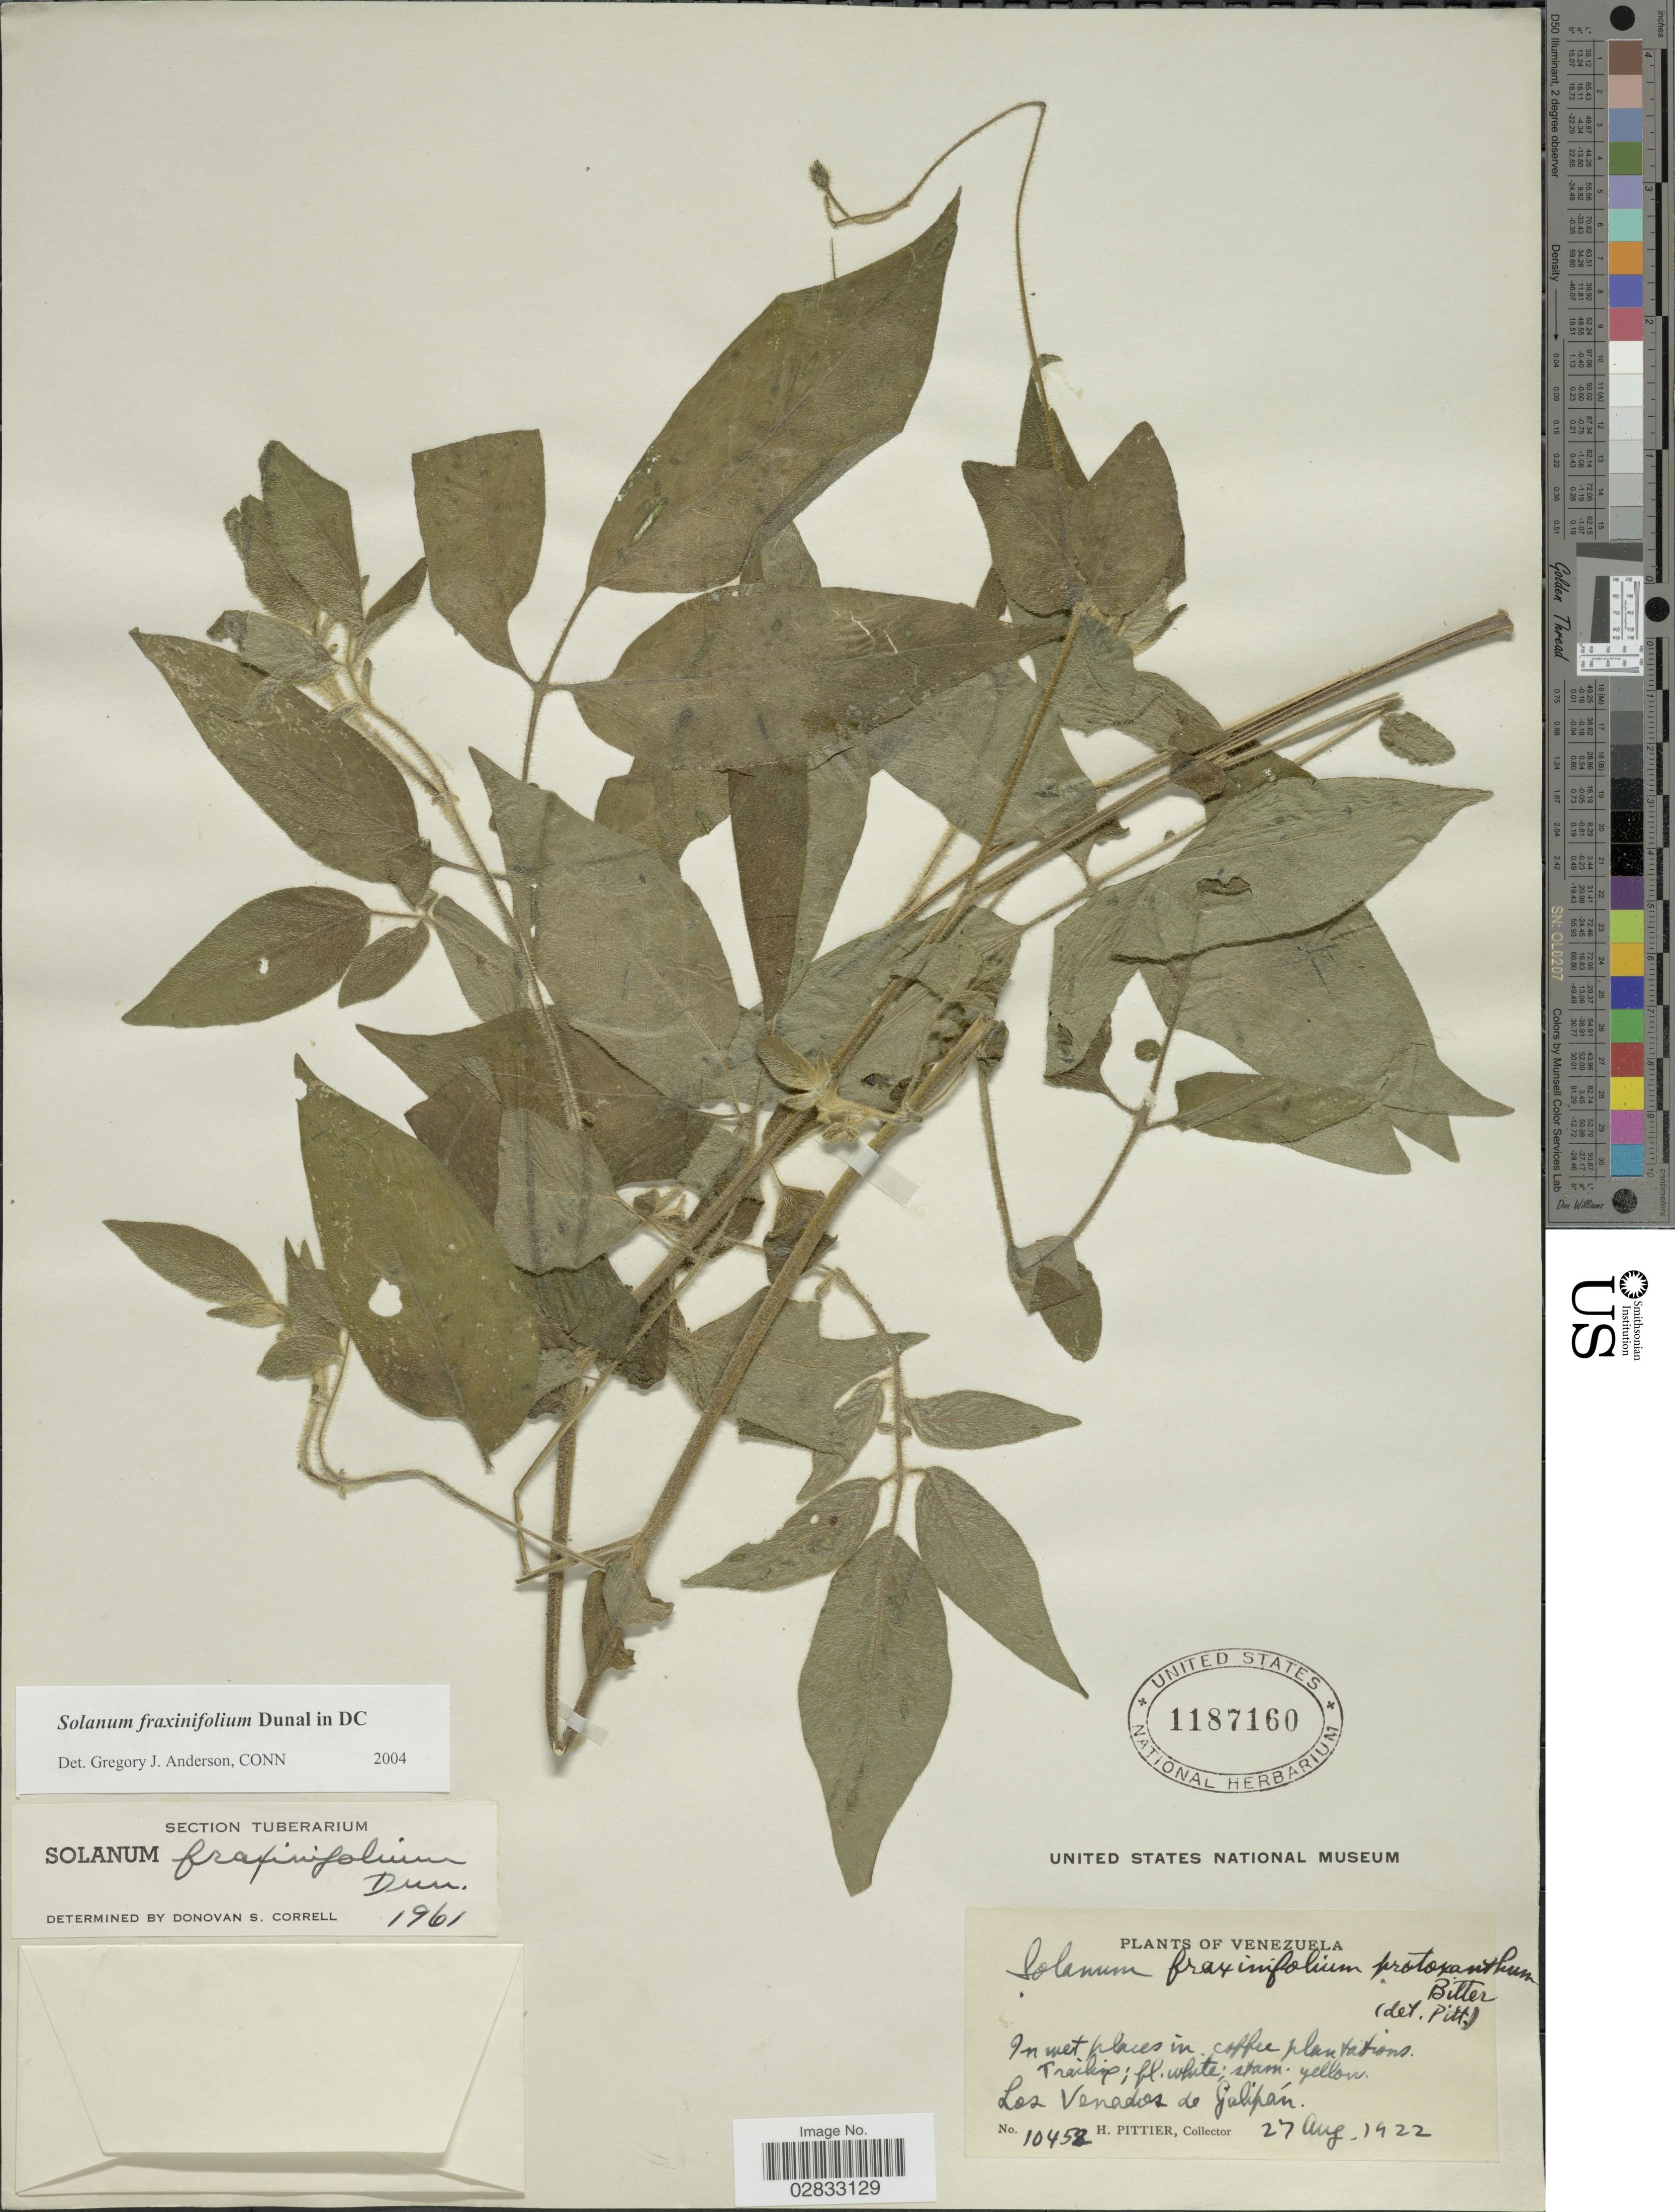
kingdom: Plantae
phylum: Tracheophyta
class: Magnoliopsida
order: Solanales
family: Solanaceae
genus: Solanum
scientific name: Solanum fraxinifolium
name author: Dunal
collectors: H. F. Pittier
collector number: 10452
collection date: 1922-08-27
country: Venezuela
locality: Los Venados de Galipán.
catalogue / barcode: US 1187160